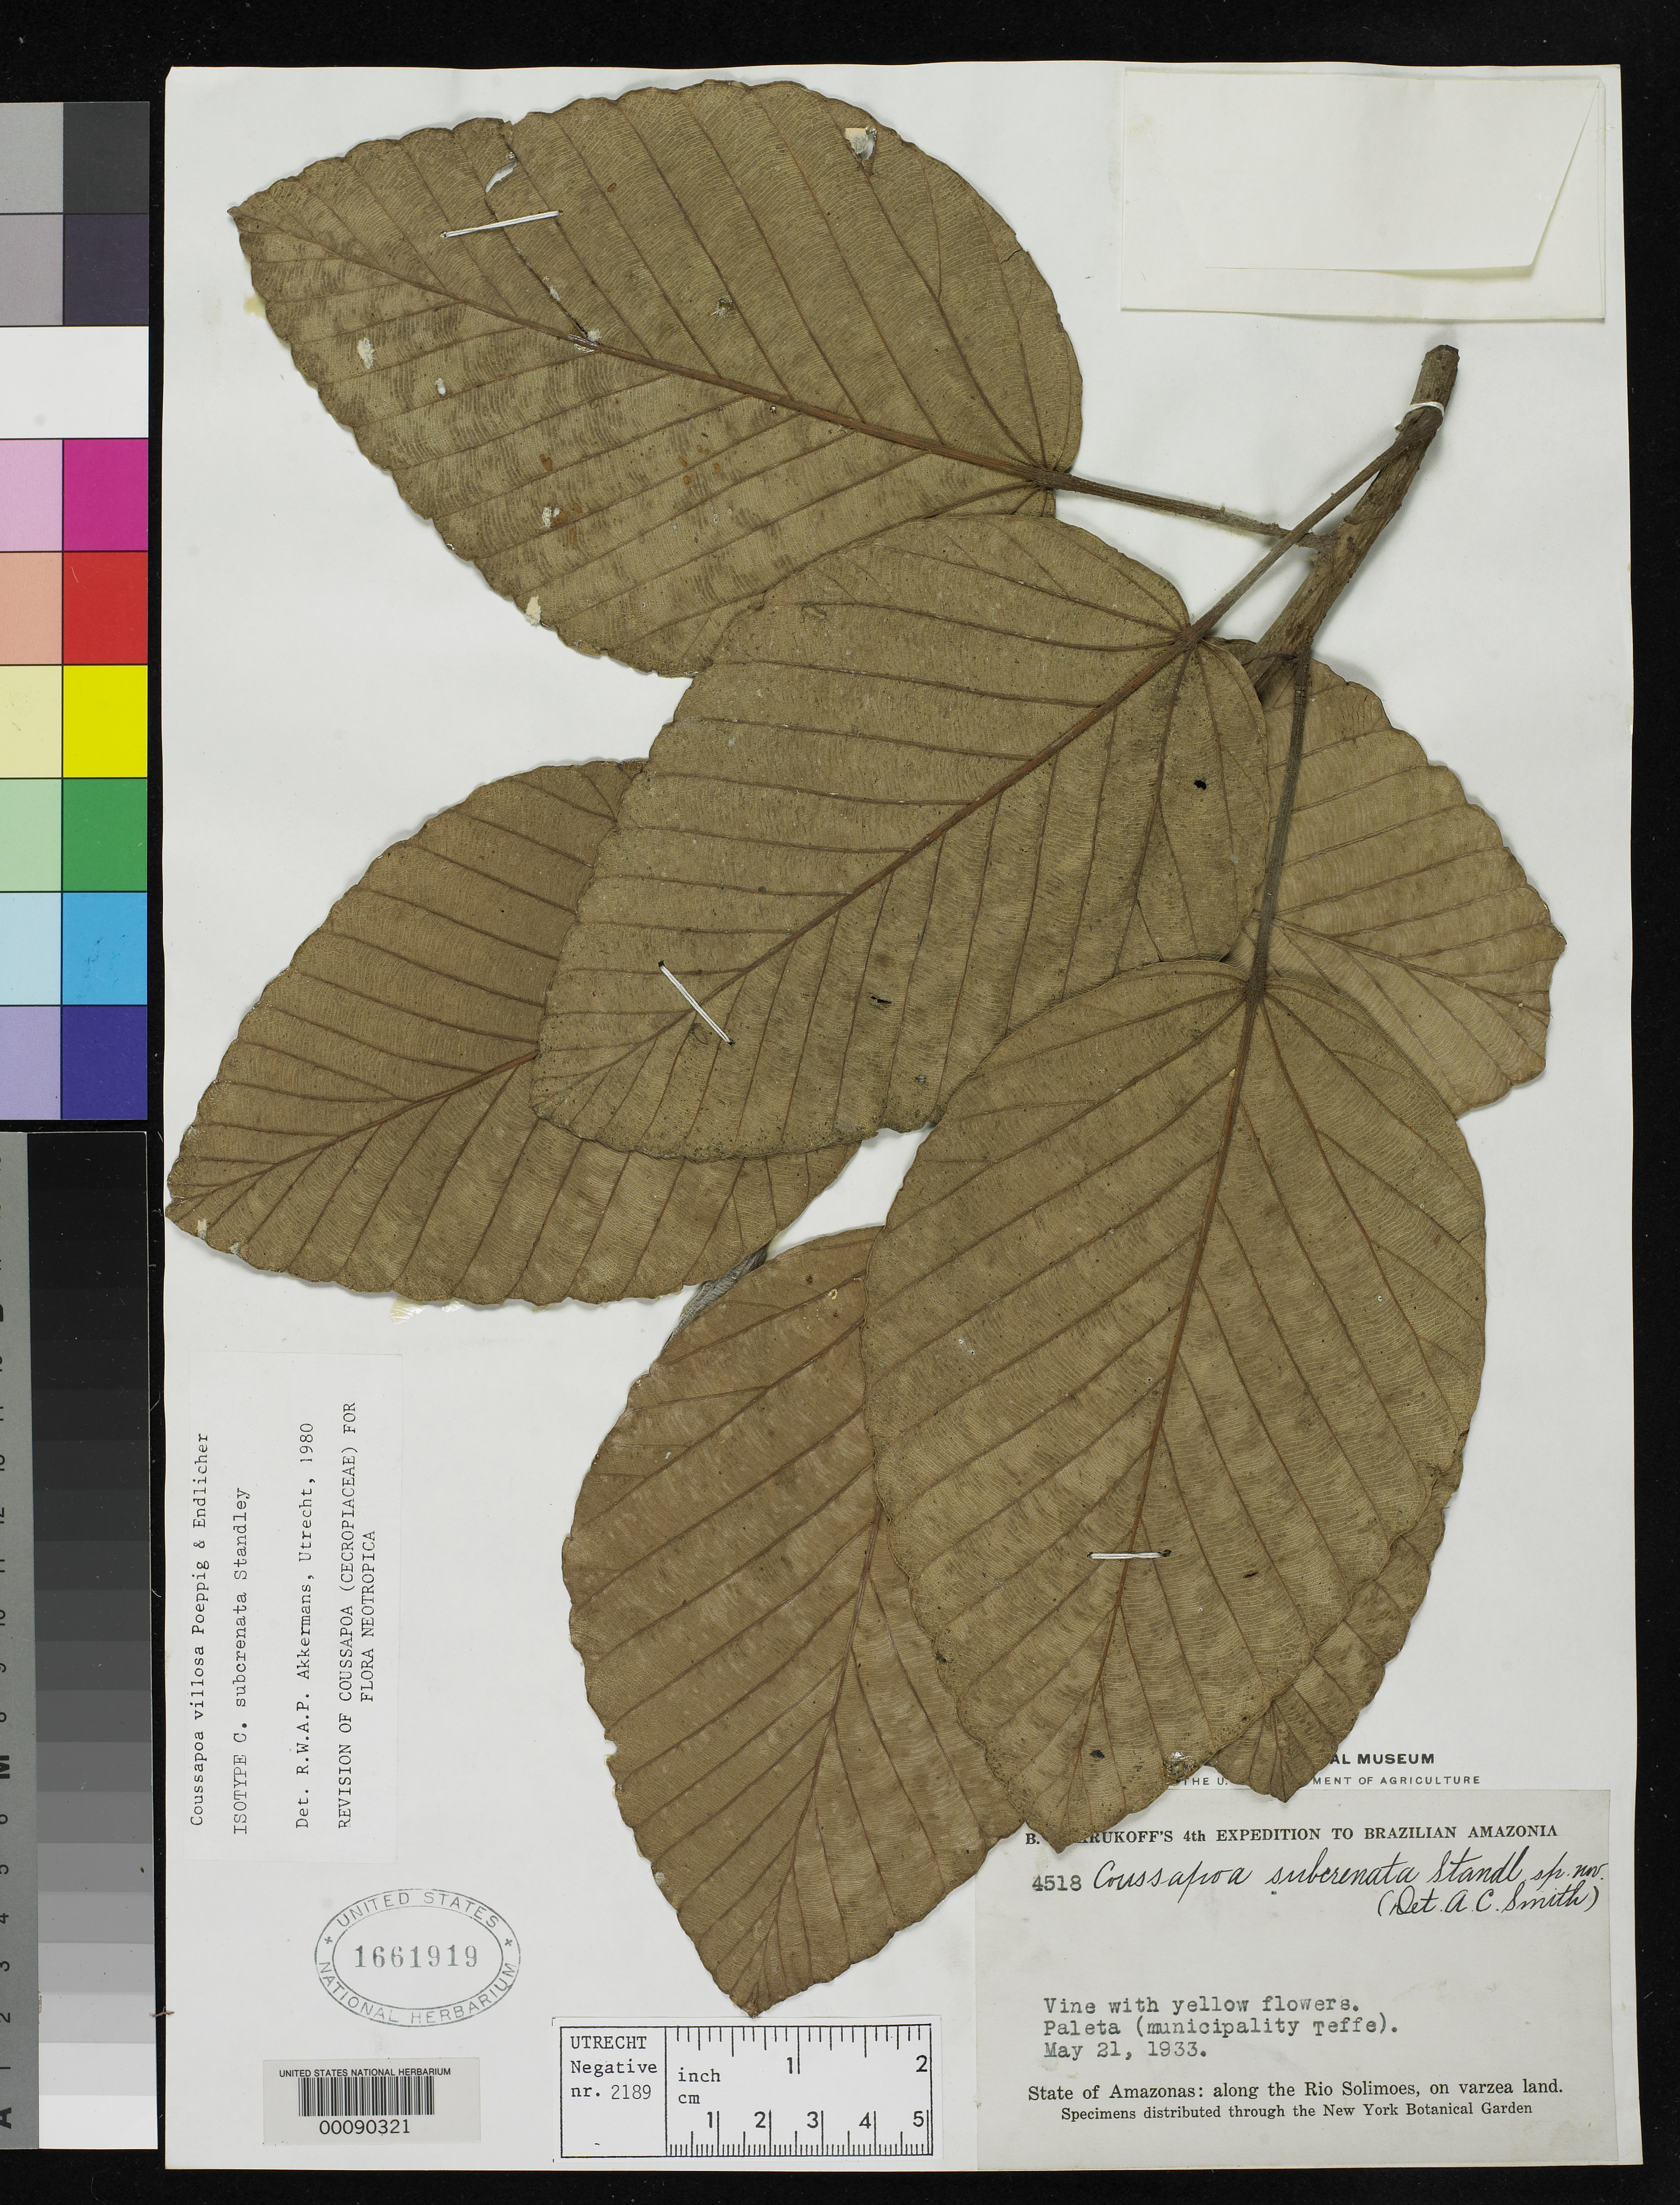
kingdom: Plantae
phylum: Tracheophyta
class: Magnoliopsida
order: Rosales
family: Urticaceae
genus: Coussapoa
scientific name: Coussapoa subcrenata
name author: Standl.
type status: Isotype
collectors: B. A. Krukoff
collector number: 4518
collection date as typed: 21 May 1933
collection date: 1933-05-21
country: Brazil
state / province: Amazonas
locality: Rio Solimoes, Paleta.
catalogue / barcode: US 1661919